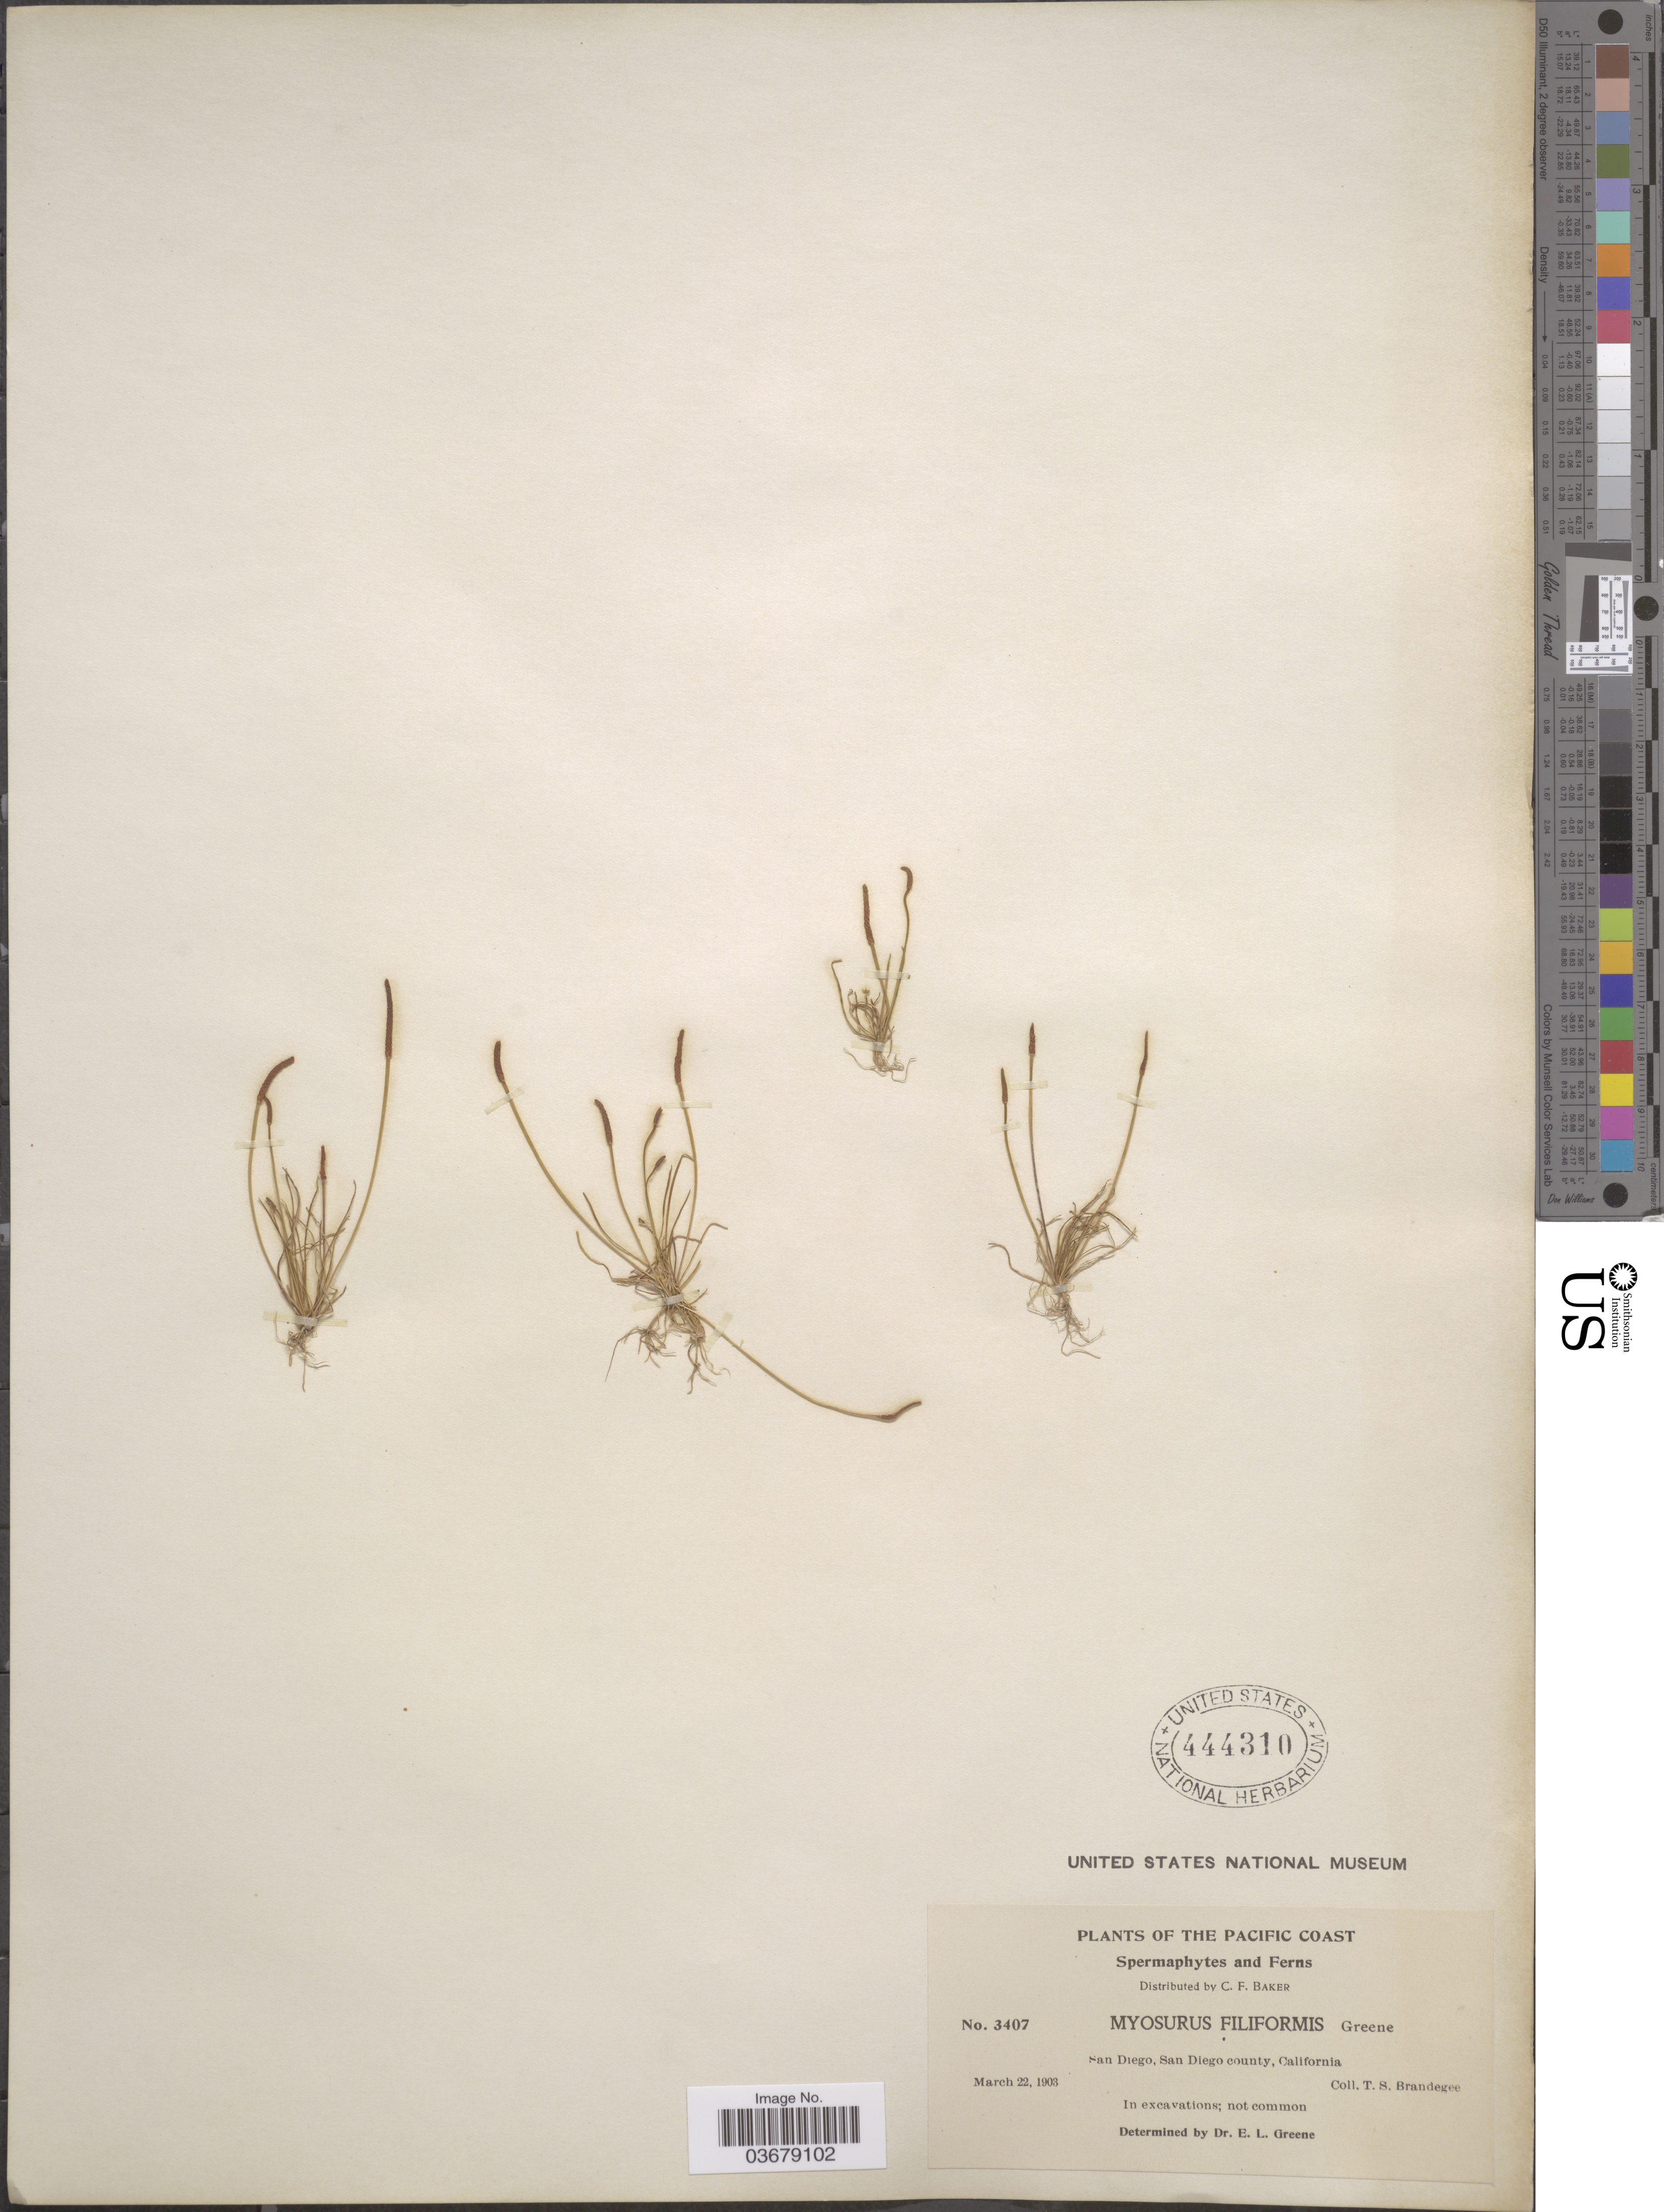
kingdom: Plantae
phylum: Tracheophyta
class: Magnoliopsida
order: Ranunculales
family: Ranunculaceae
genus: Myosurus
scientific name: Myosurus minimus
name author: L.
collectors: T. S. Brandegee (herbarium)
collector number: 3407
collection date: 1903-03-22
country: United States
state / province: California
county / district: San Diego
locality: Pacific Coast, San Diego, San Diego county.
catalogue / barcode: US 444310